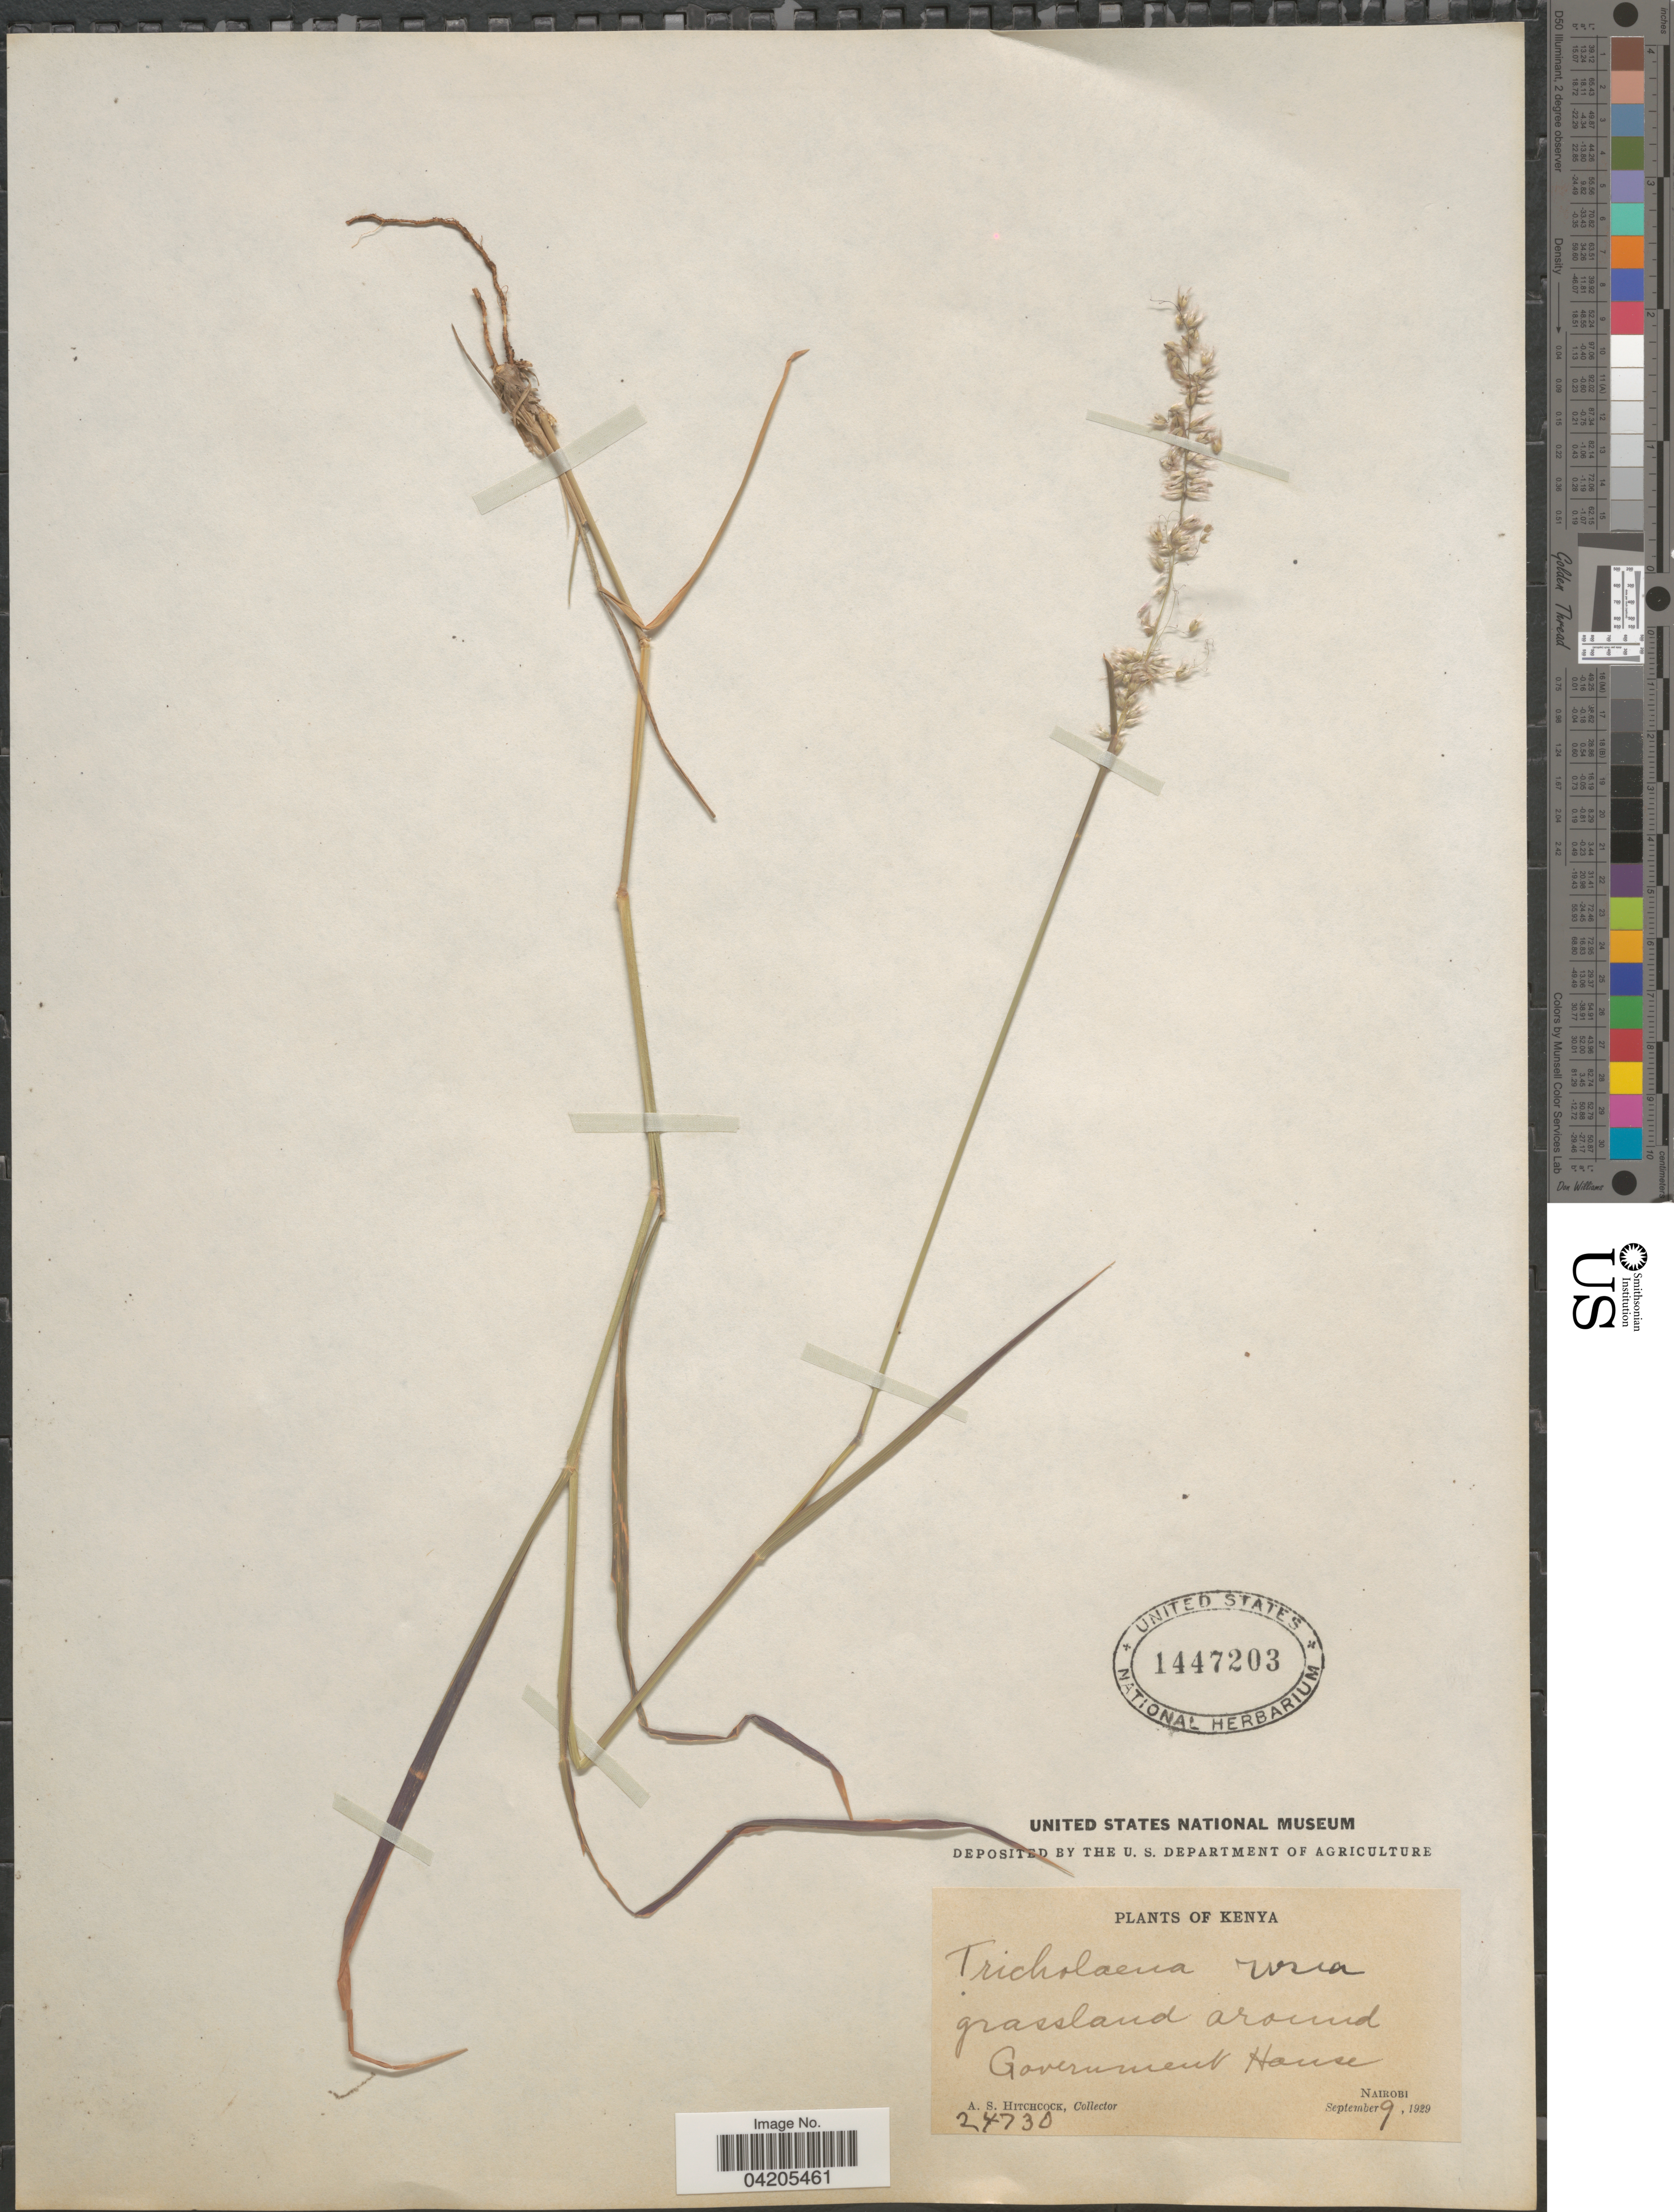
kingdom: Plantae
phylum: Tracheophyta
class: Liliopsida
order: Poales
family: Poaceae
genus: Melinis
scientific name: Melinis repens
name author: (Willd.) Zizka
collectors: A. S. Hitchcock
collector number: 24730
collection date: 1929-09-09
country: Kenya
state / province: Nairobi Area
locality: Grassland around Government House. Nairobi.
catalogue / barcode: US 1447203